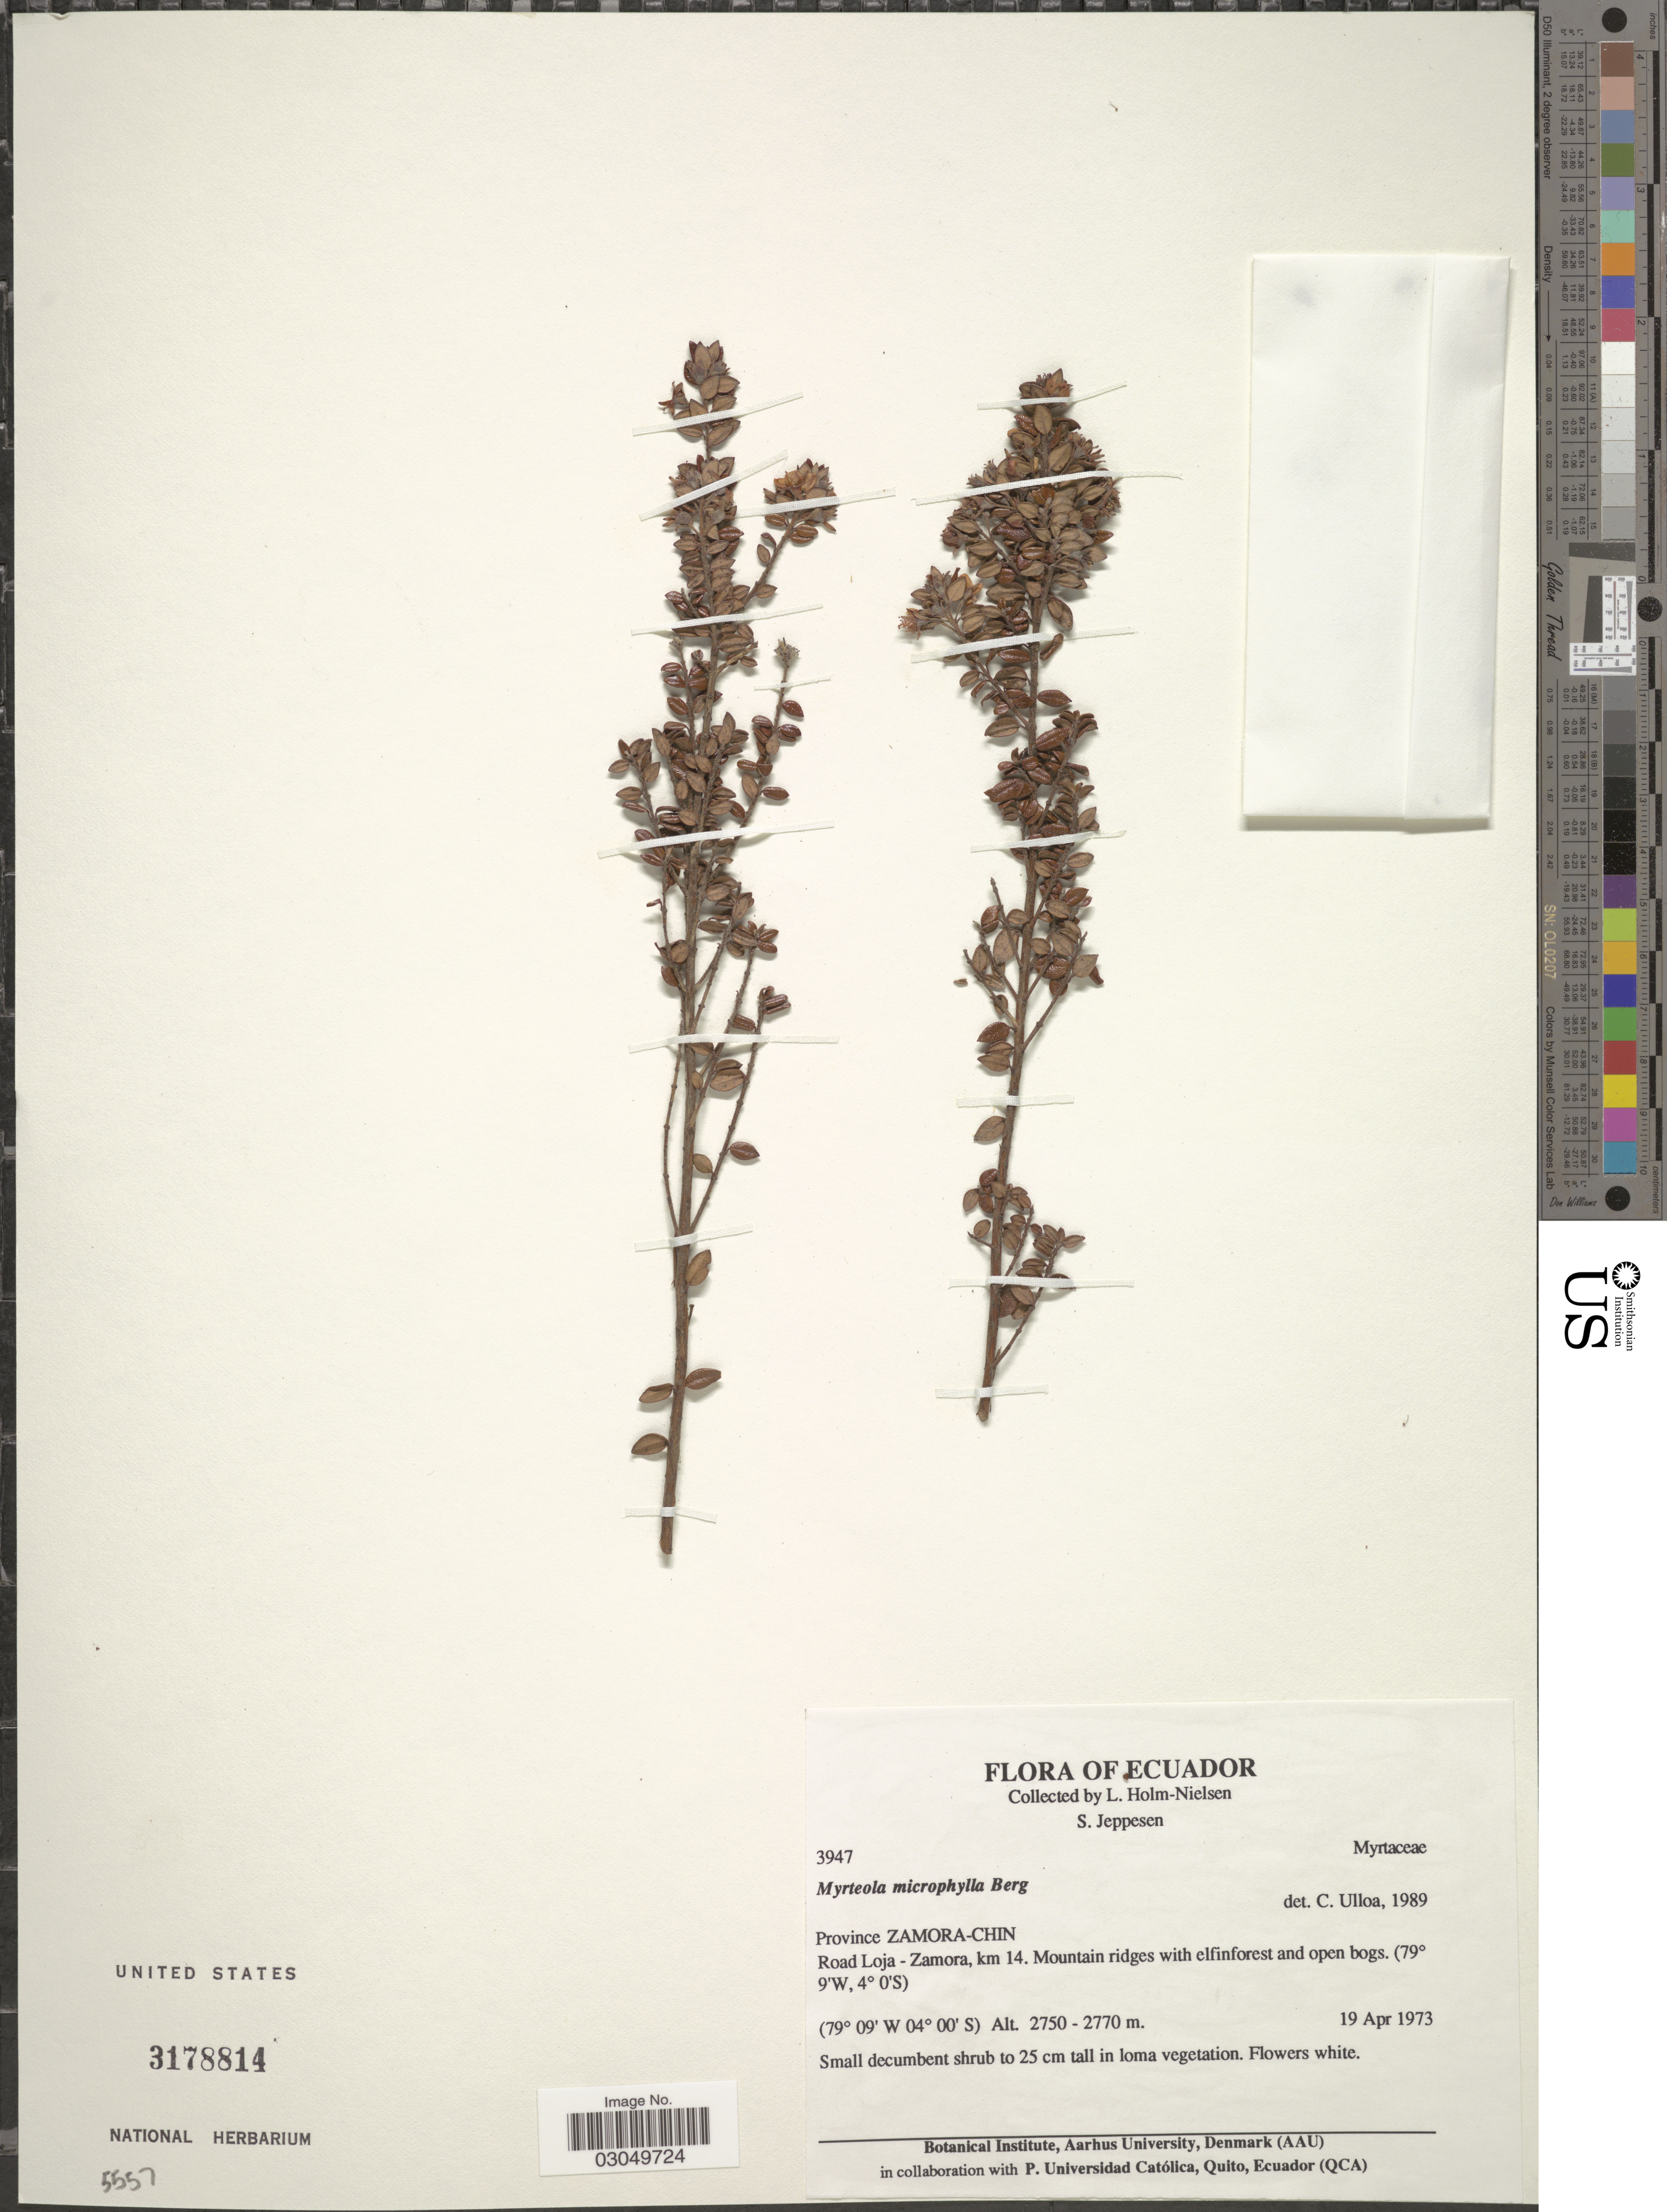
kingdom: Plantae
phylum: Tracheophyta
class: Magnoliopsida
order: Myrtales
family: Myrtaceae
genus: Myrteola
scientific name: Myrteola microphylla var. microphylla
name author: (Humb. & Bonpl.) O. Berg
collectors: L. Holm-Nielsen & S. Jeppesen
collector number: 3947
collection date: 1973-04-19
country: Ecuador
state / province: Zamora-Chinchipe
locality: Province Zamora-Chin. Road Loja-Zamora, km 14. Mountain ridges with elfinforest and open bogs.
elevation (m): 2750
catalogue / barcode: US 3178814